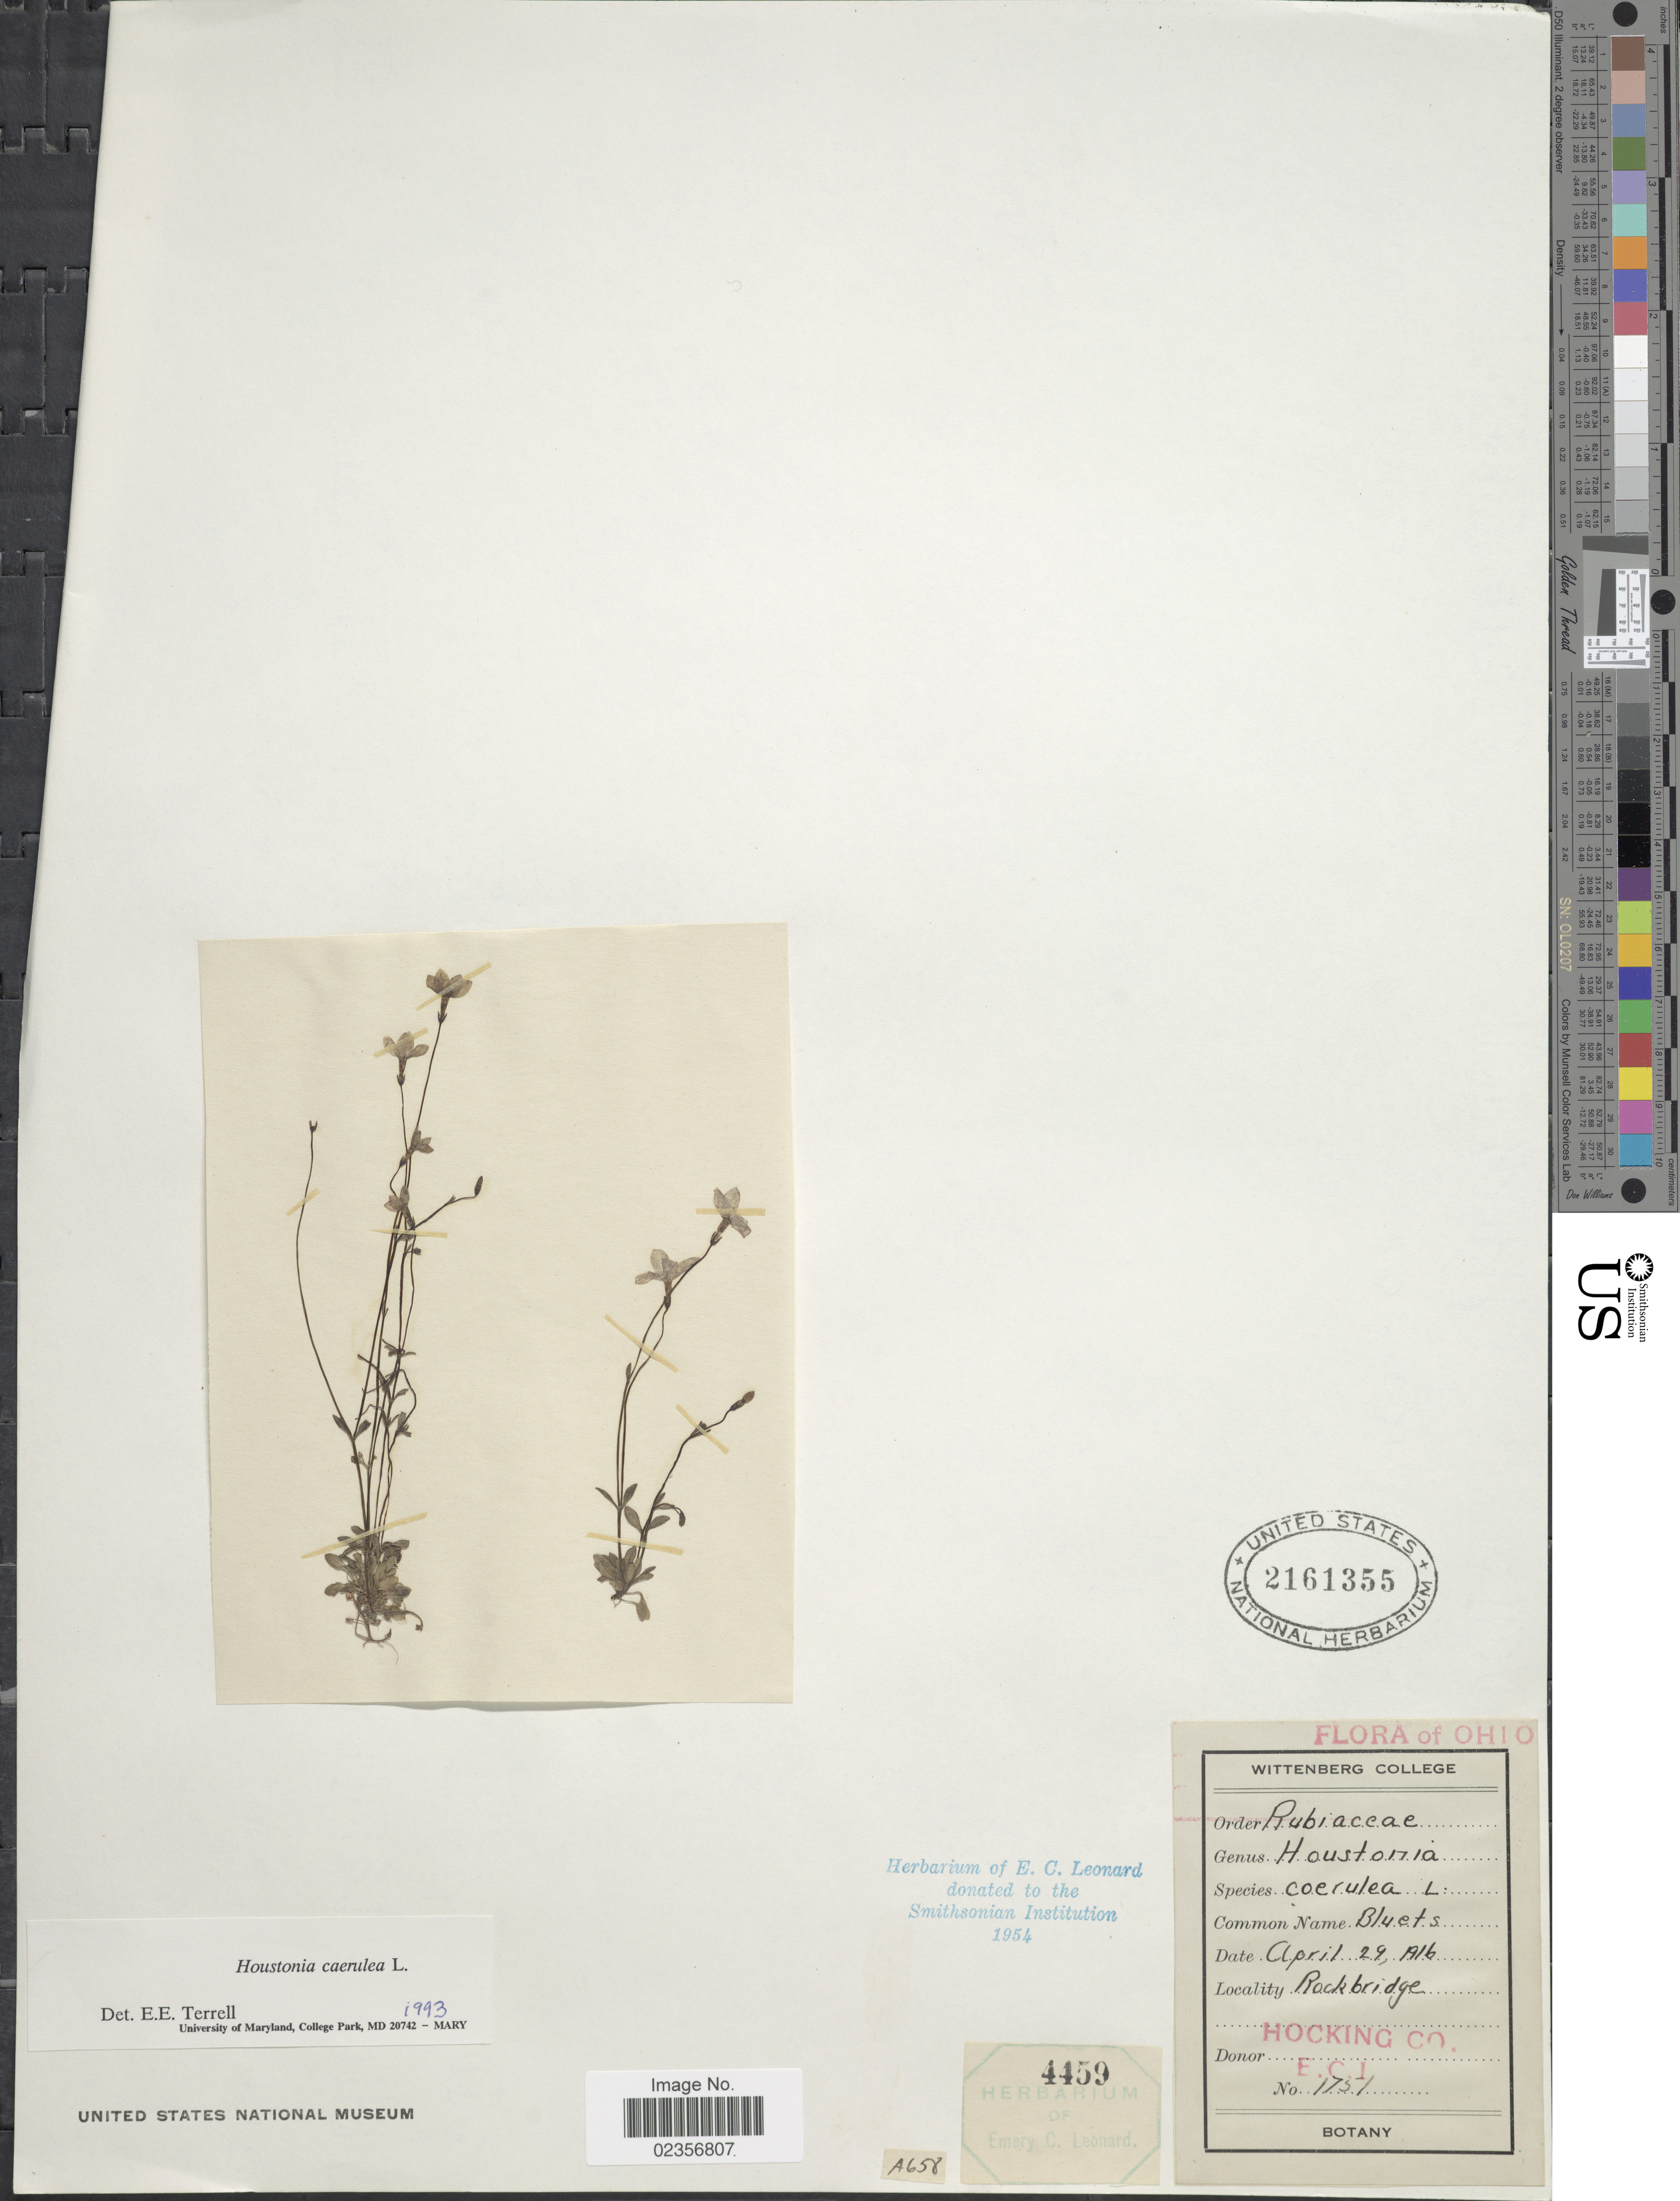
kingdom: Plantae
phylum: Tracheophyta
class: Magnoliopsida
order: Gentianales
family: Rubiaceae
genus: Houstonia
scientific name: Houstonia caerulea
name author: L.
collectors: E. C. Leonard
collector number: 1751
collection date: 1916-04-29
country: United States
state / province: Ohio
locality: Rockbridge, Hocking Co.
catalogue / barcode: US 2161355